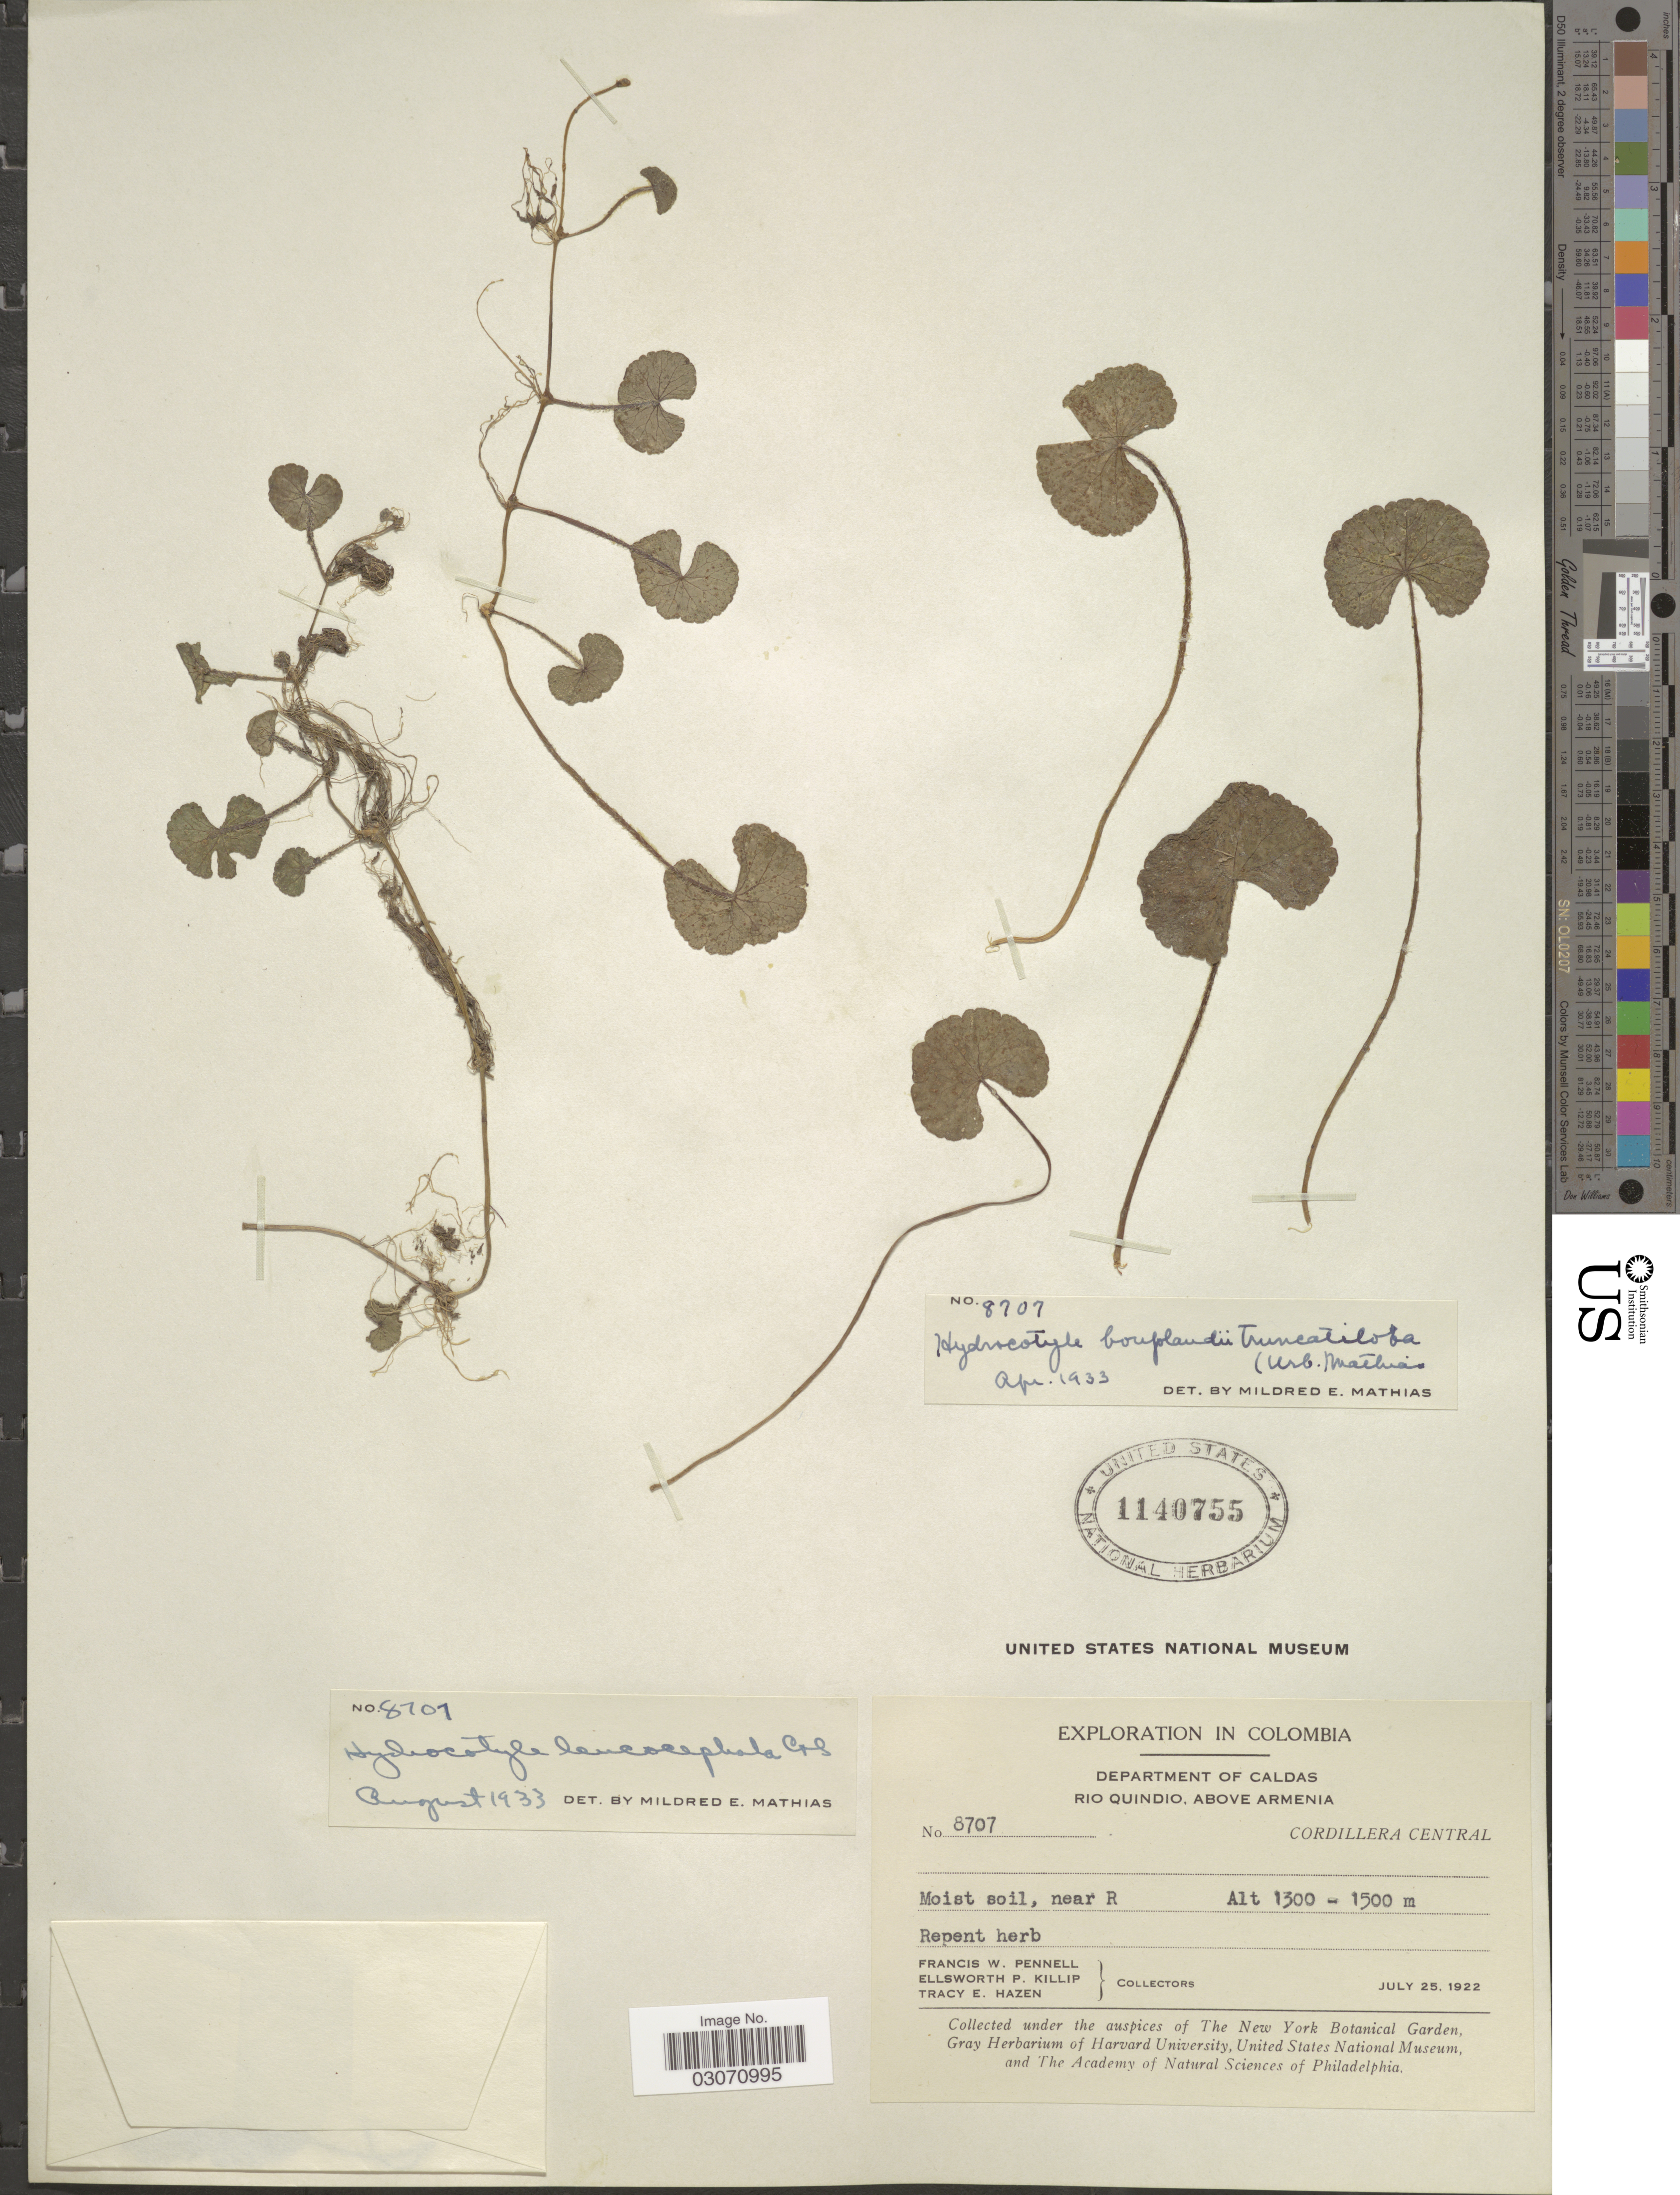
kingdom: Plantae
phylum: Tracheophyta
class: Magnoliopsida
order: Apiales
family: Araliaceae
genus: Hydrocotyle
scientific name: Hydrocotyle leucocephala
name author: Cham. & Schltdl.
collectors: F. W. Pennell, E. P. Killip & T. E. Hazen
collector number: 8707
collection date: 1922-07-25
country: Colombia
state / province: Caldas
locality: Department of Caldas, Rio Quindio, Above Armenia, Cordillera Central.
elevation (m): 1300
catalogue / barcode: US 1140755